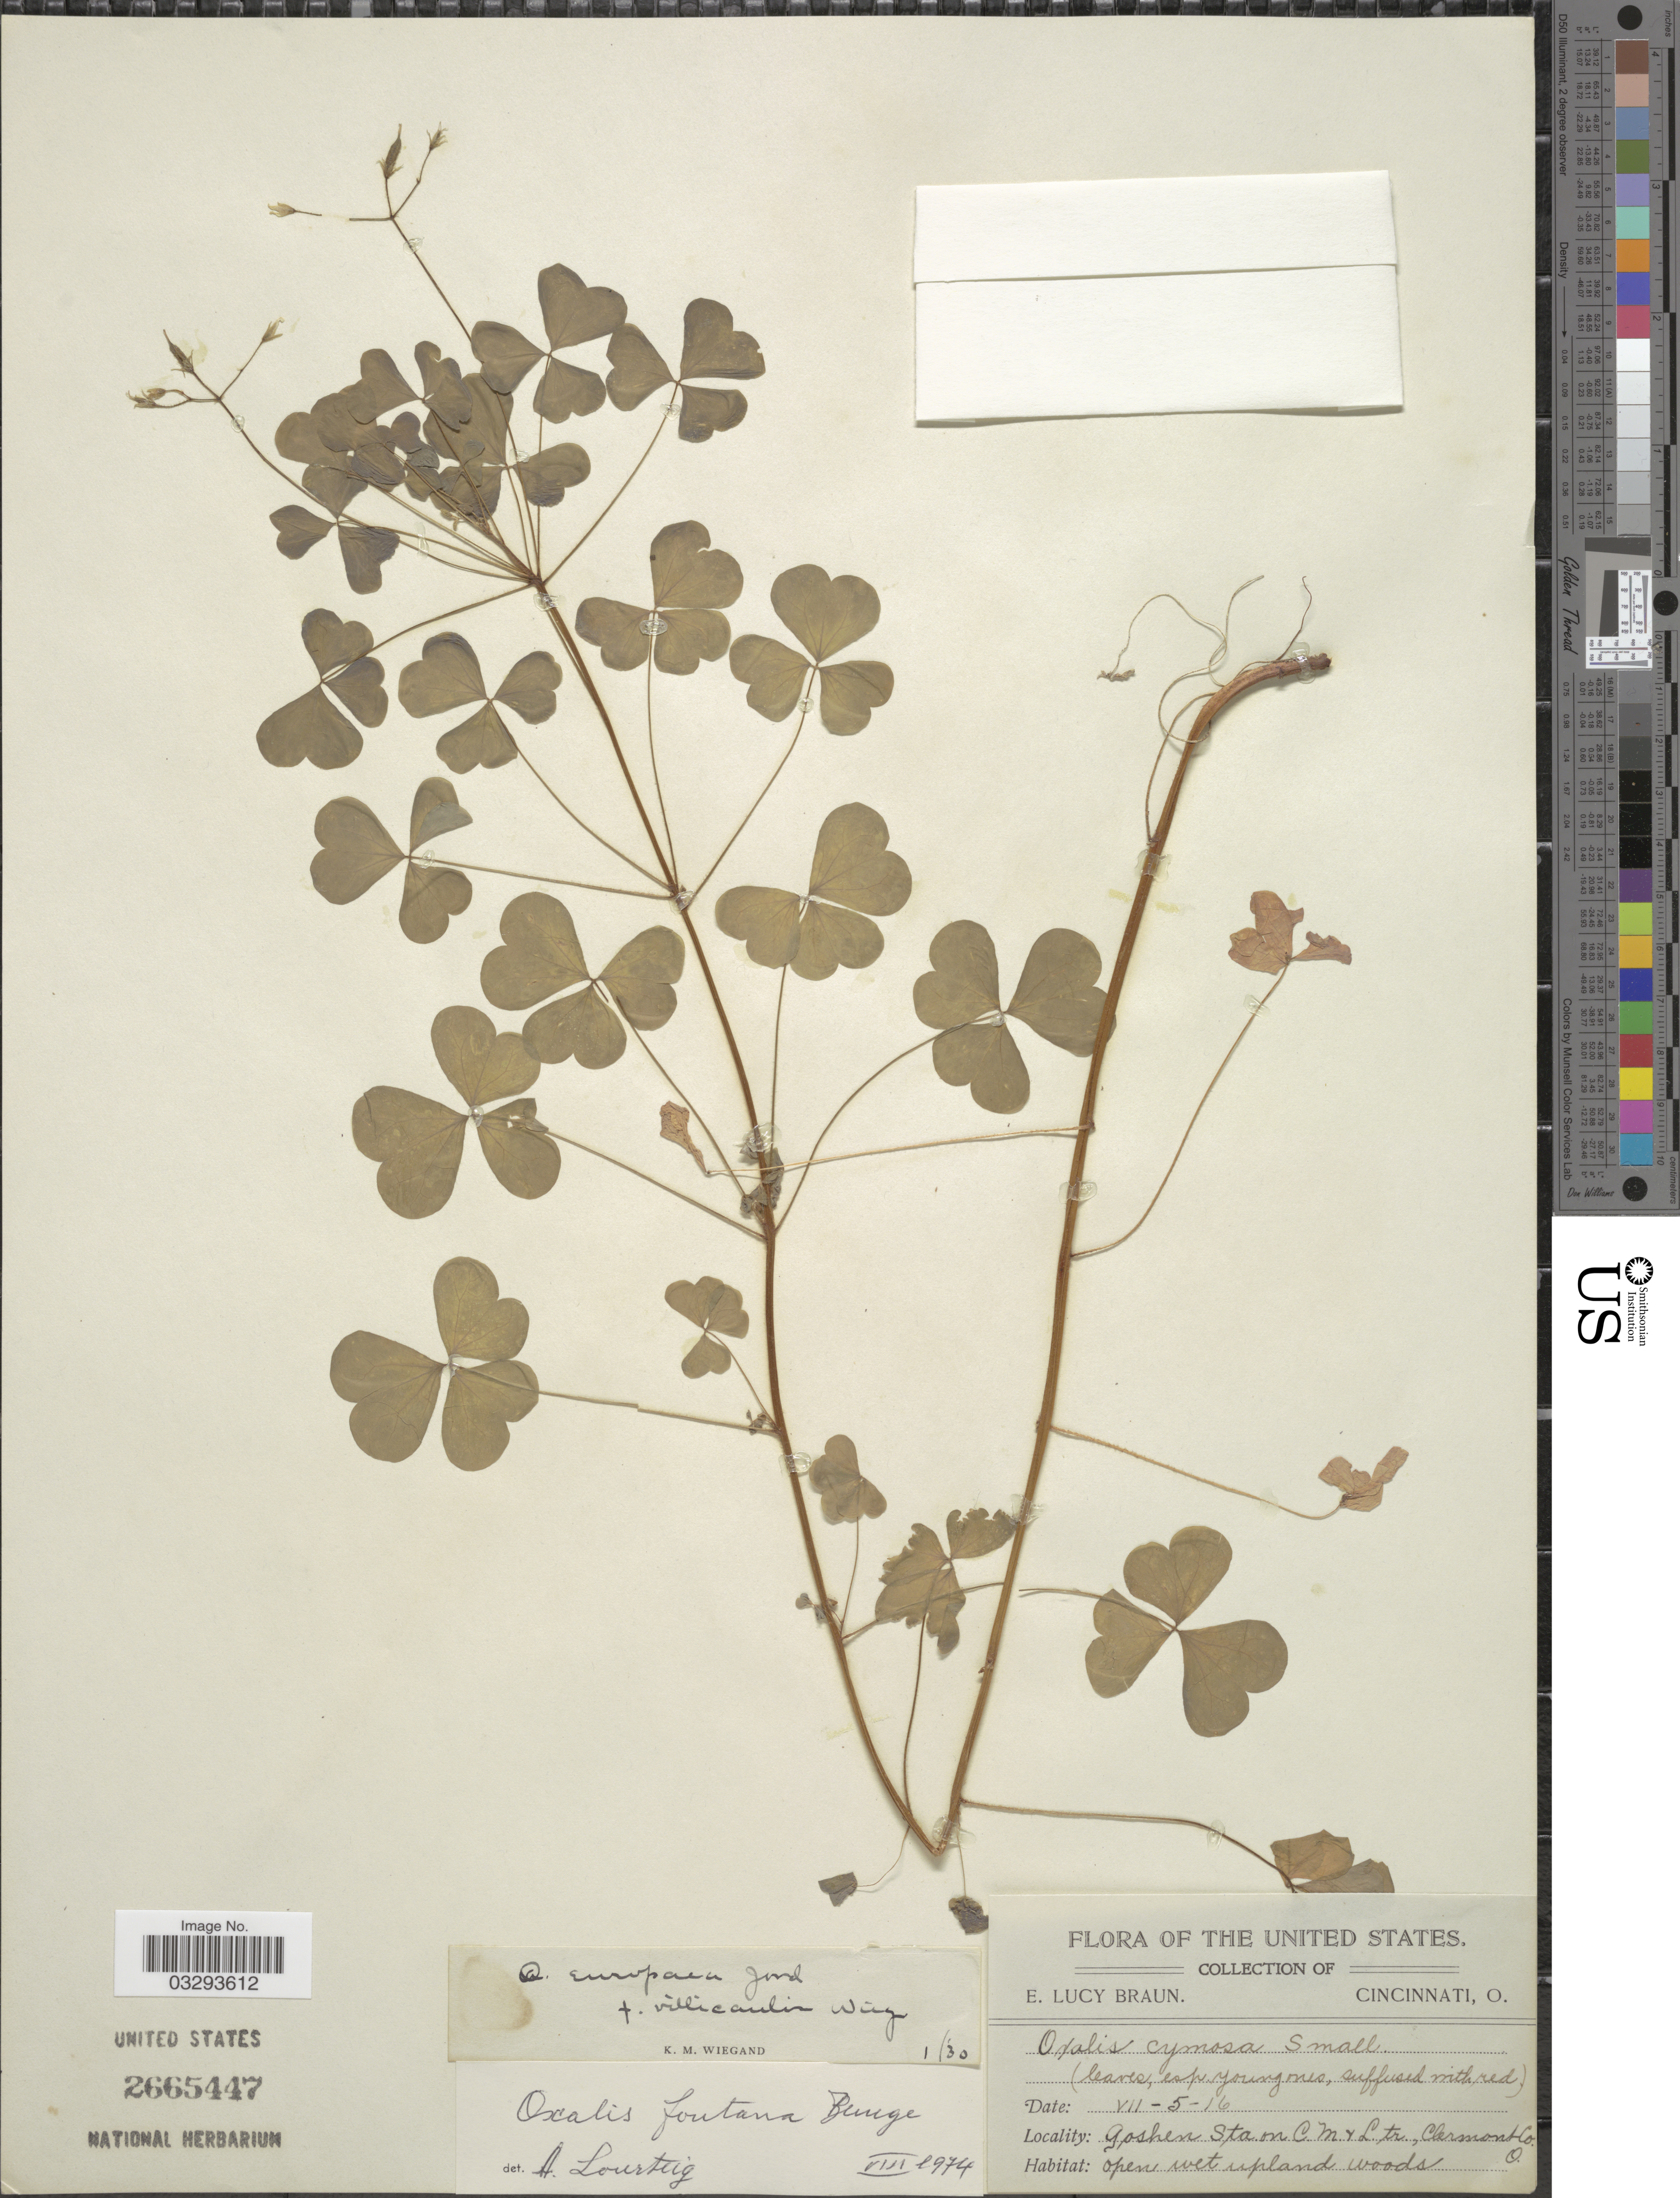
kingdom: Plantae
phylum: Tracheophyta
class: Magnoliopsida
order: Oxalidales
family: Oxalidaceae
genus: Oxalis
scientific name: Oxalis fontana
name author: Bunge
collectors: E. L. Braun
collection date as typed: Transcribed d/m/y: 5/7/16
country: United States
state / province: Ohio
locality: Goshen Sta. on C. M. & L. tr., Clermont Co.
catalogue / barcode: US 2665447